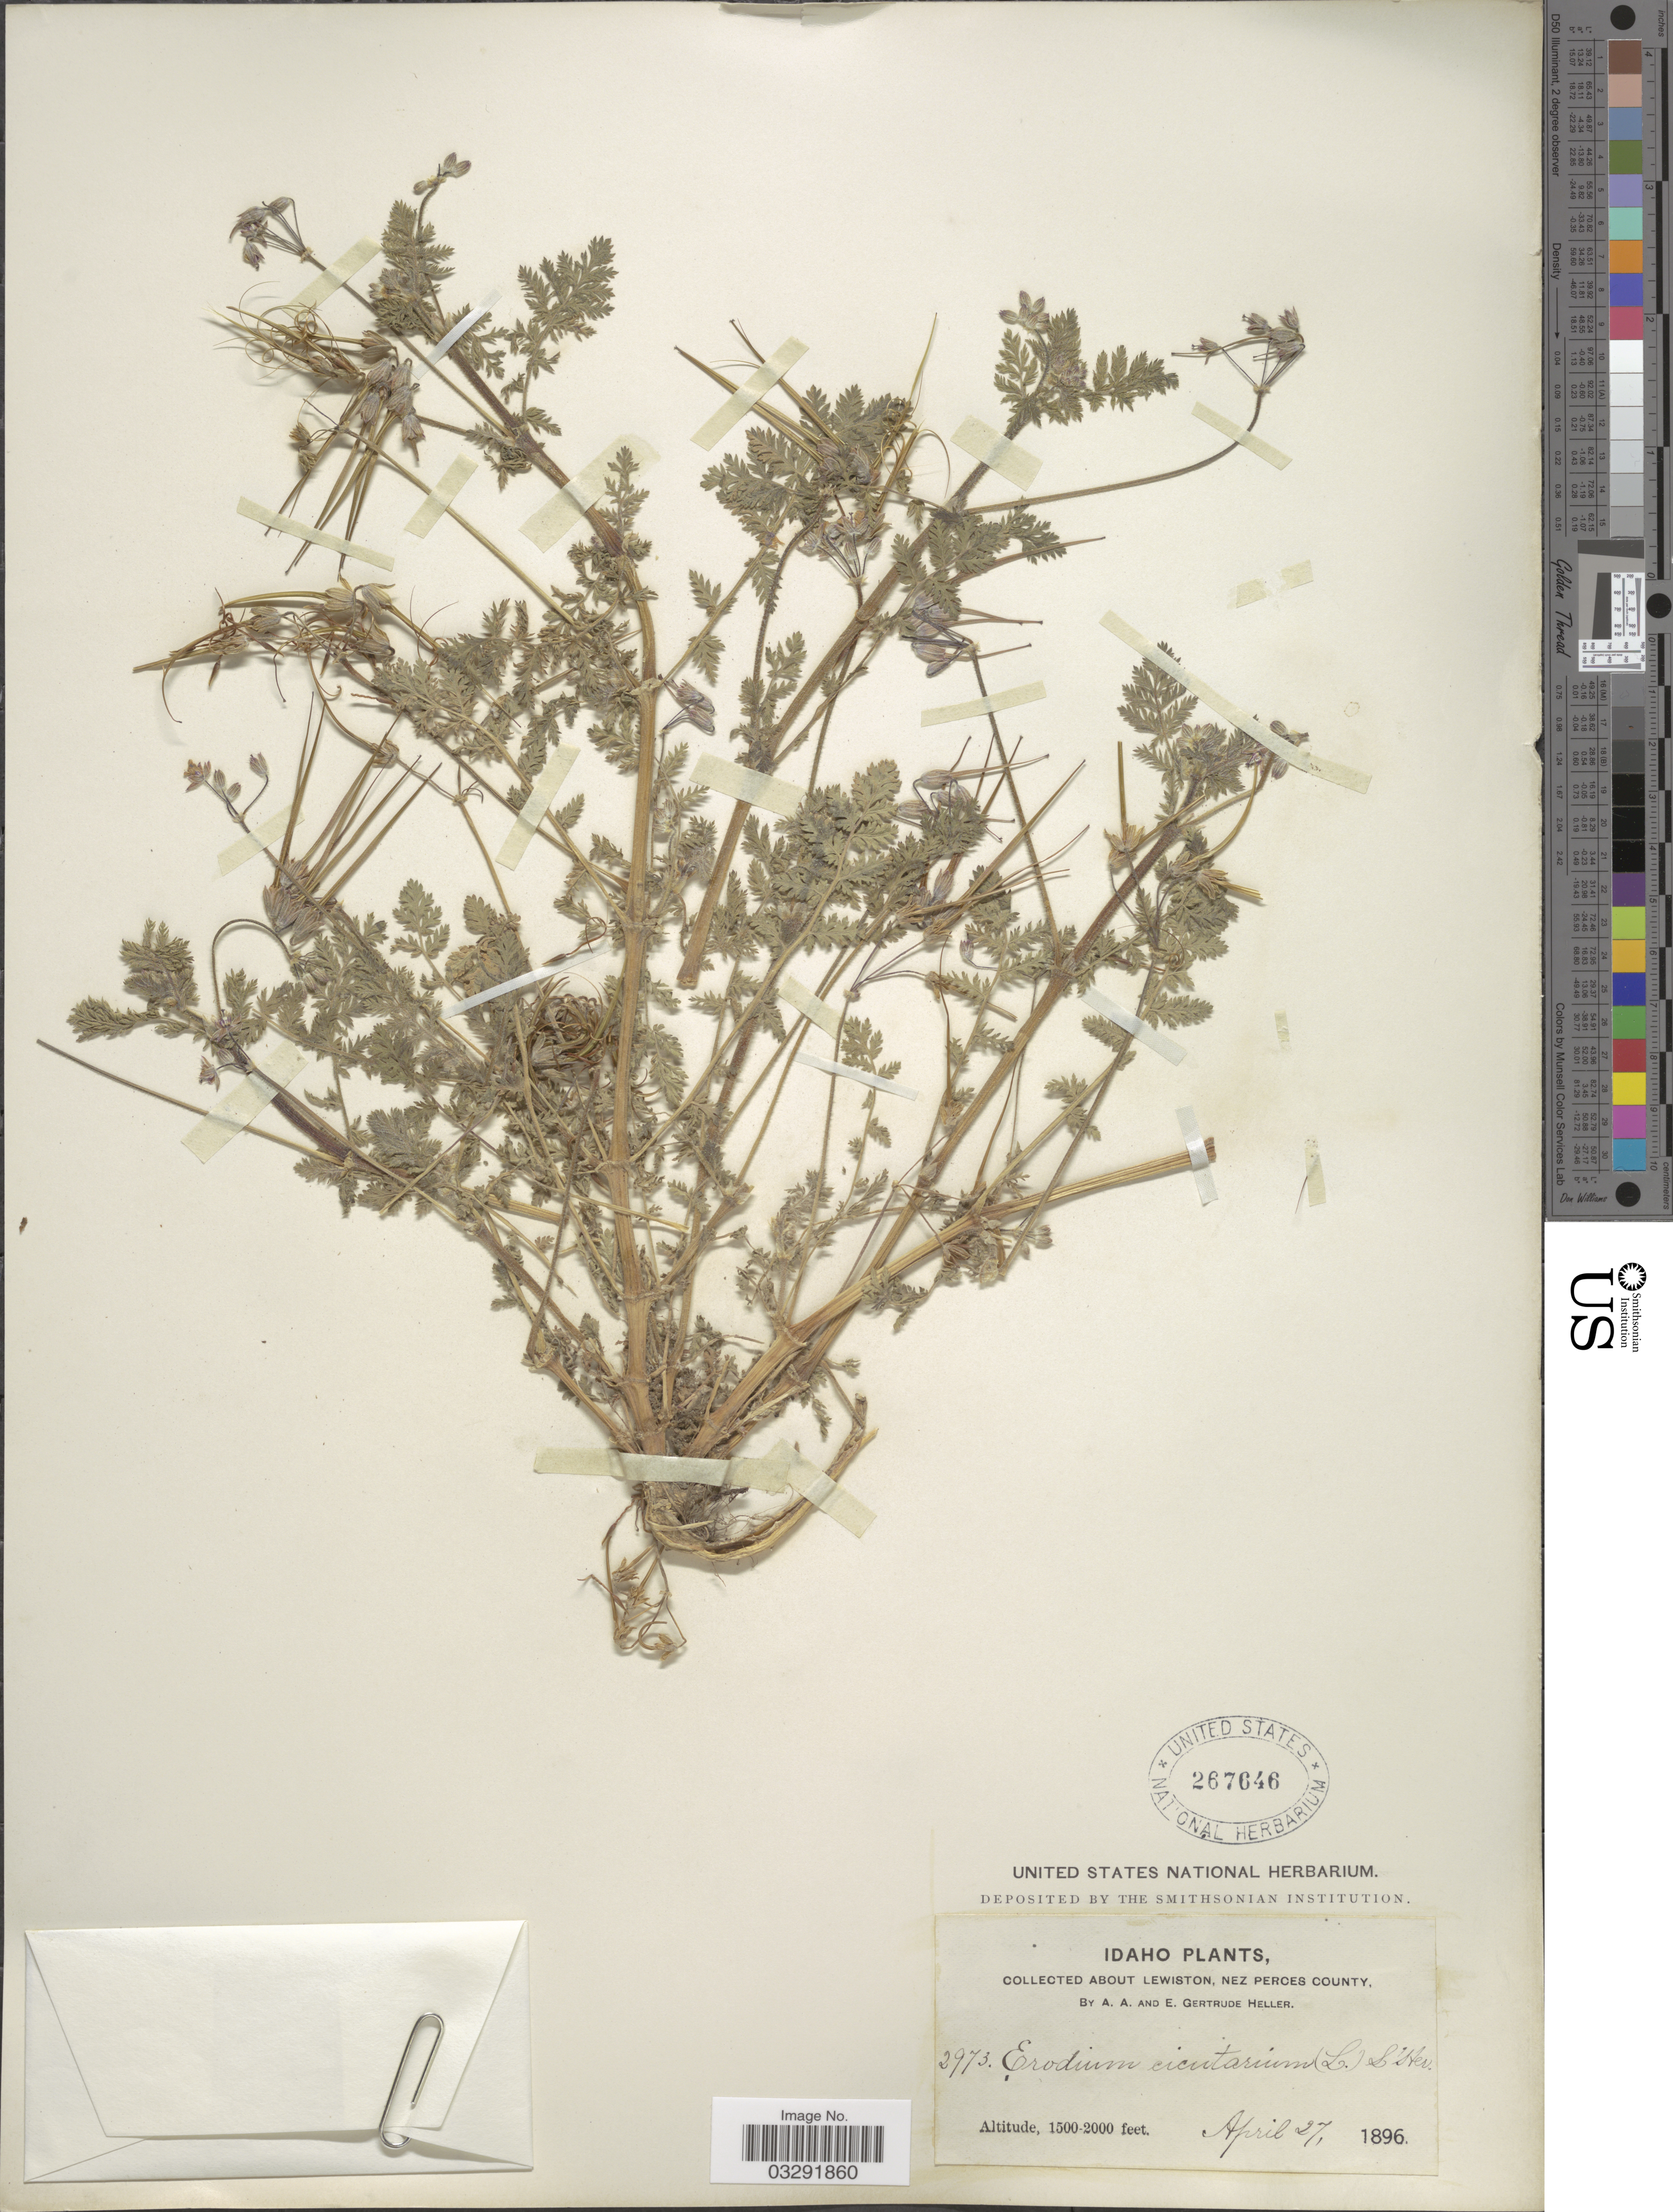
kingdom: Plantae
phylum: Tracheophyta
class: Magnoliopsida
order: Geraniales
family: Geraniaceae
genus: Erodium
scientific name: Erodium cicutarium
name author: (L.) L'Hér.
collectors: A. A. Heller & E. G. Heller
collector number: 2973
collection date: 1896-04-27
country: United States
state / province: Idaho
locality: About Lewiston, Nez Perces County.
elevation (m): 457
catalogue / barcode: US 267646